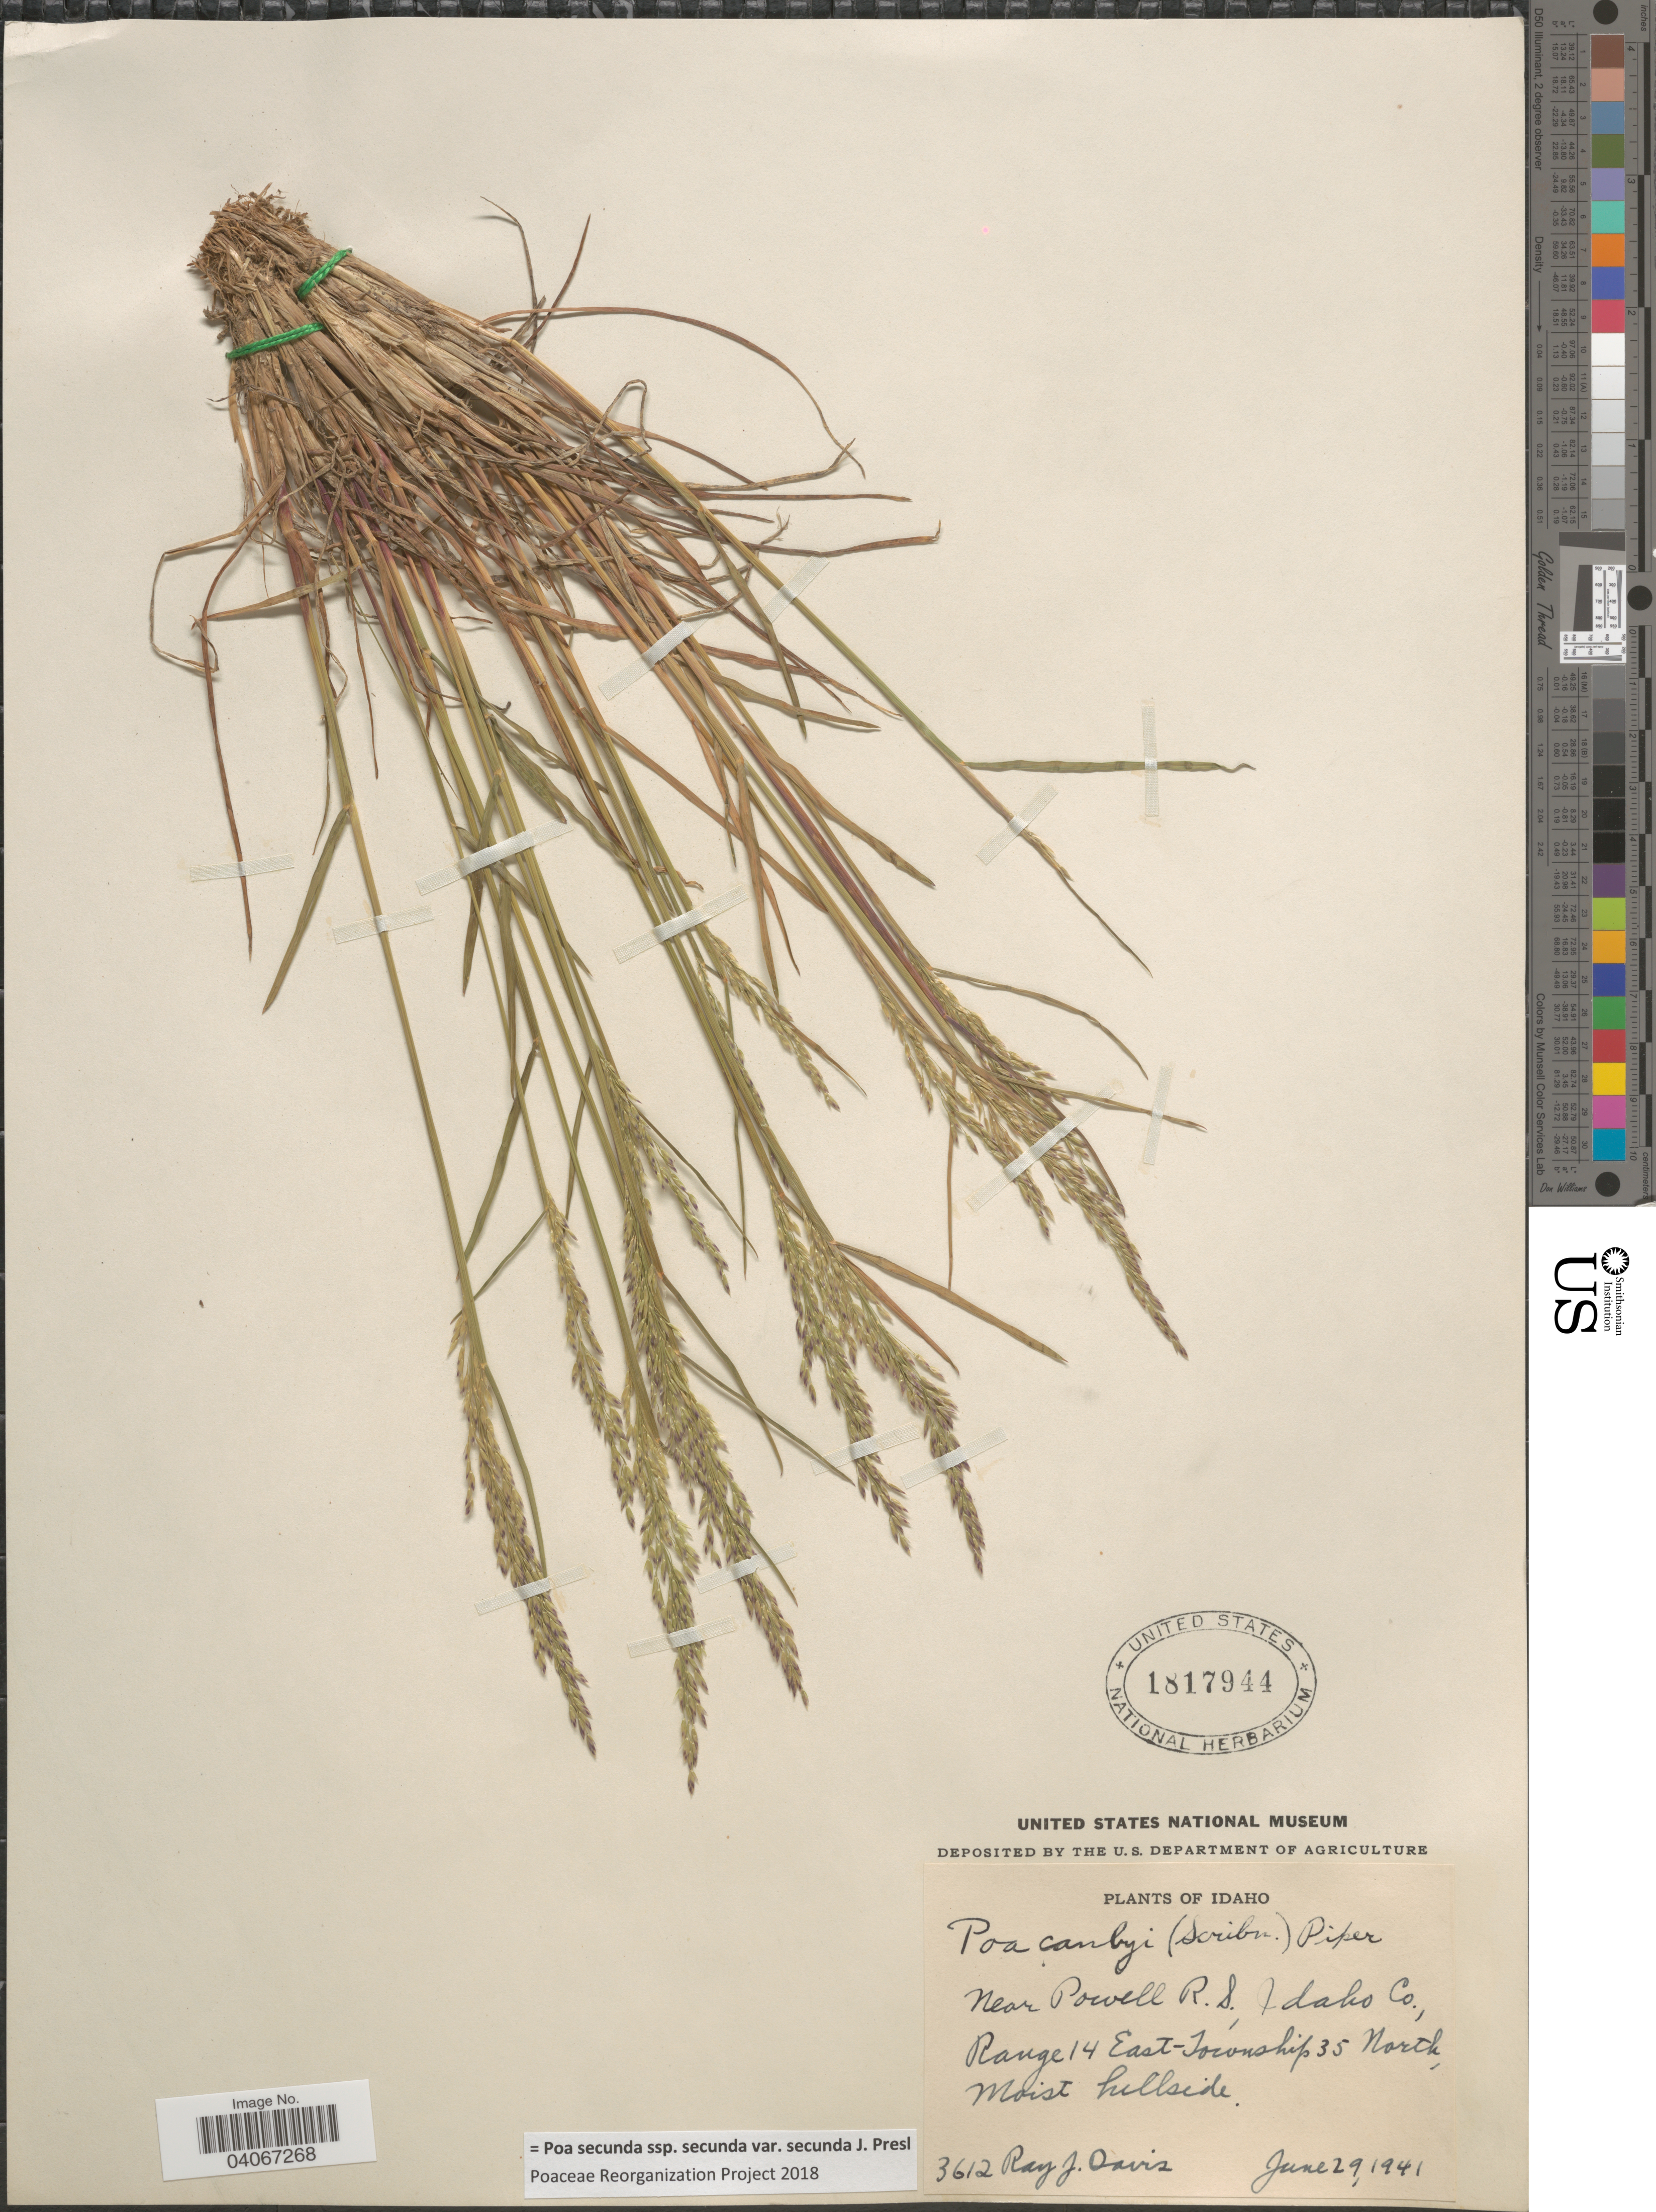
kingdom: Plantae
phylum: Tracheophyta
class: Liliopsida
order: Poales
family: Poaceae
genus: Poa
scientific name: Poa secunda subsp. secunda var. secunda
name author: J. Presl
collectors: R. Davis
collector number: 3612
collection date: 1941-06-29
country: United States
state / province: Idaho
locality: Near Powell R.S., Idaho Co., Range 14 East-Township 35 North, Moist hillside.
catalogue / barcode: US 1817944